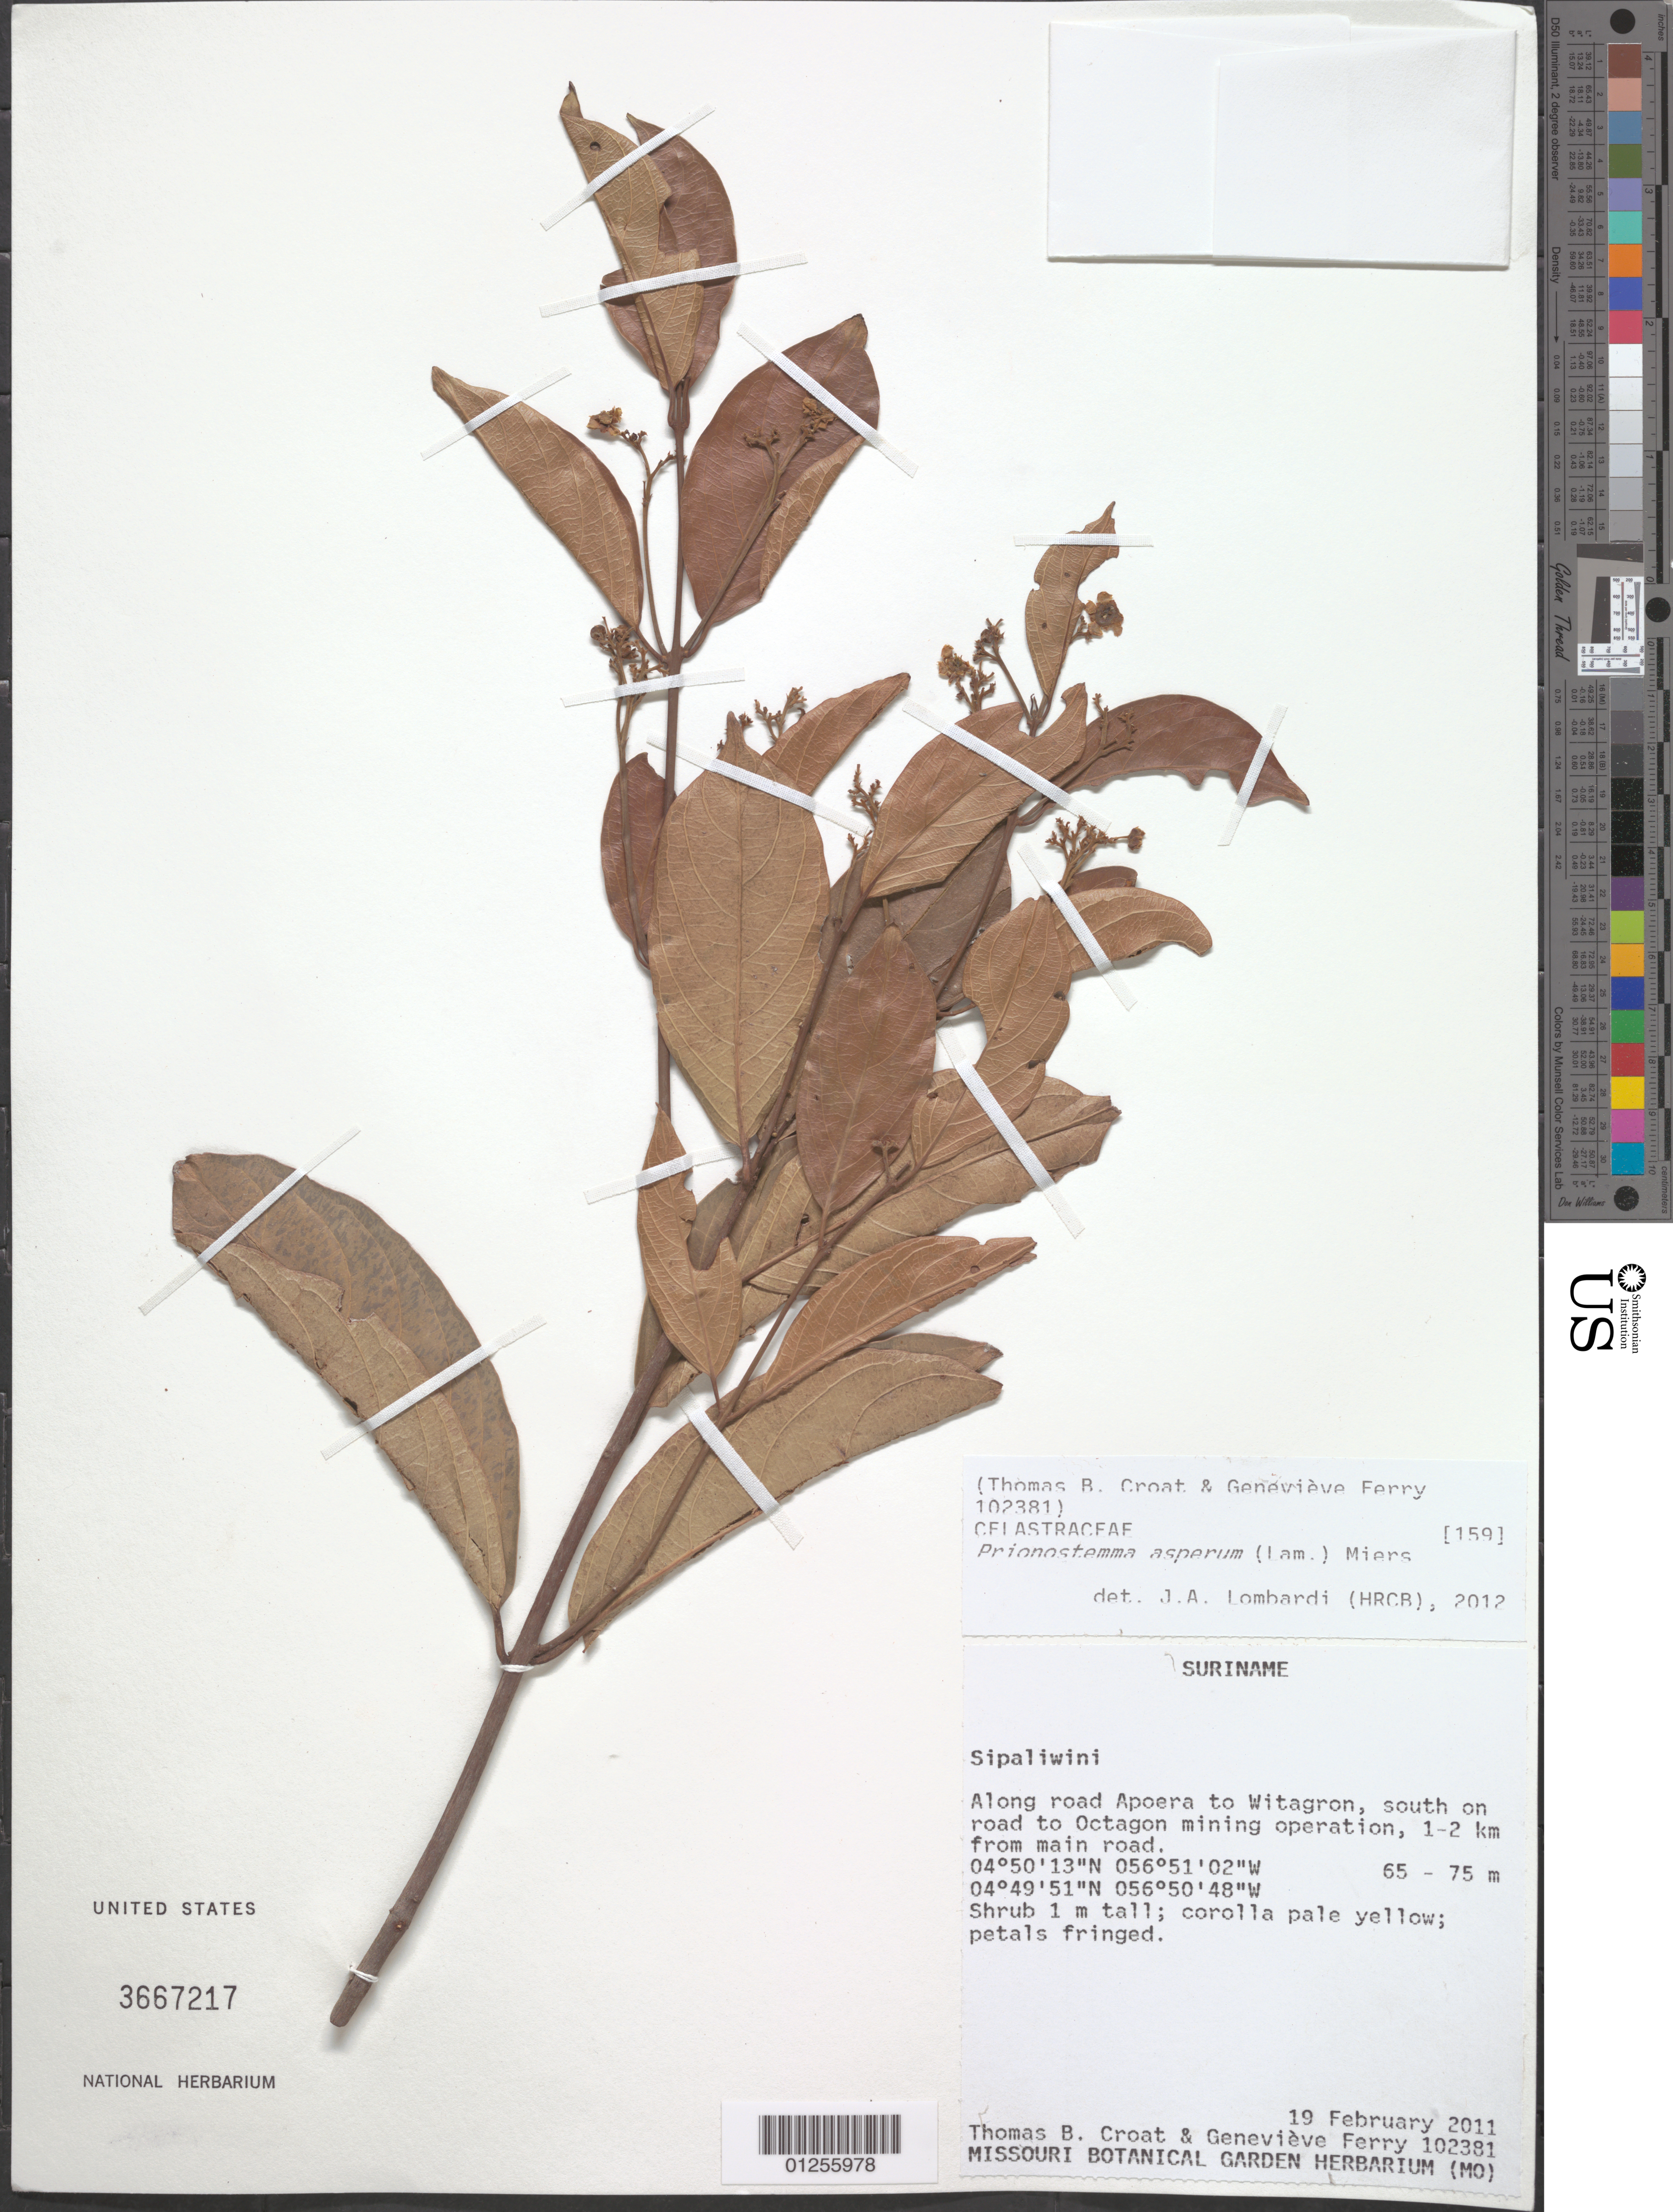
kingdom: Plantae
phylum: Tracheophyta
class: Magnoliopsida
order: Celastrales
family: Celastraceae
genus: Prionostemma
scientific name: Prionostemma aspera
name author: (Lam.) Miers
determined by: Lombardi, Julio A.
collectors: T. B. Croat & G. Ferry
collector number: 102381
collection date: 2011-02-19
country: Suriname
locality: Along road Apoera to Witagron, south on road to Octagon mining operation, 1-2 km from main road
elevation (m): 65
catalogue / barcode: US 3667217